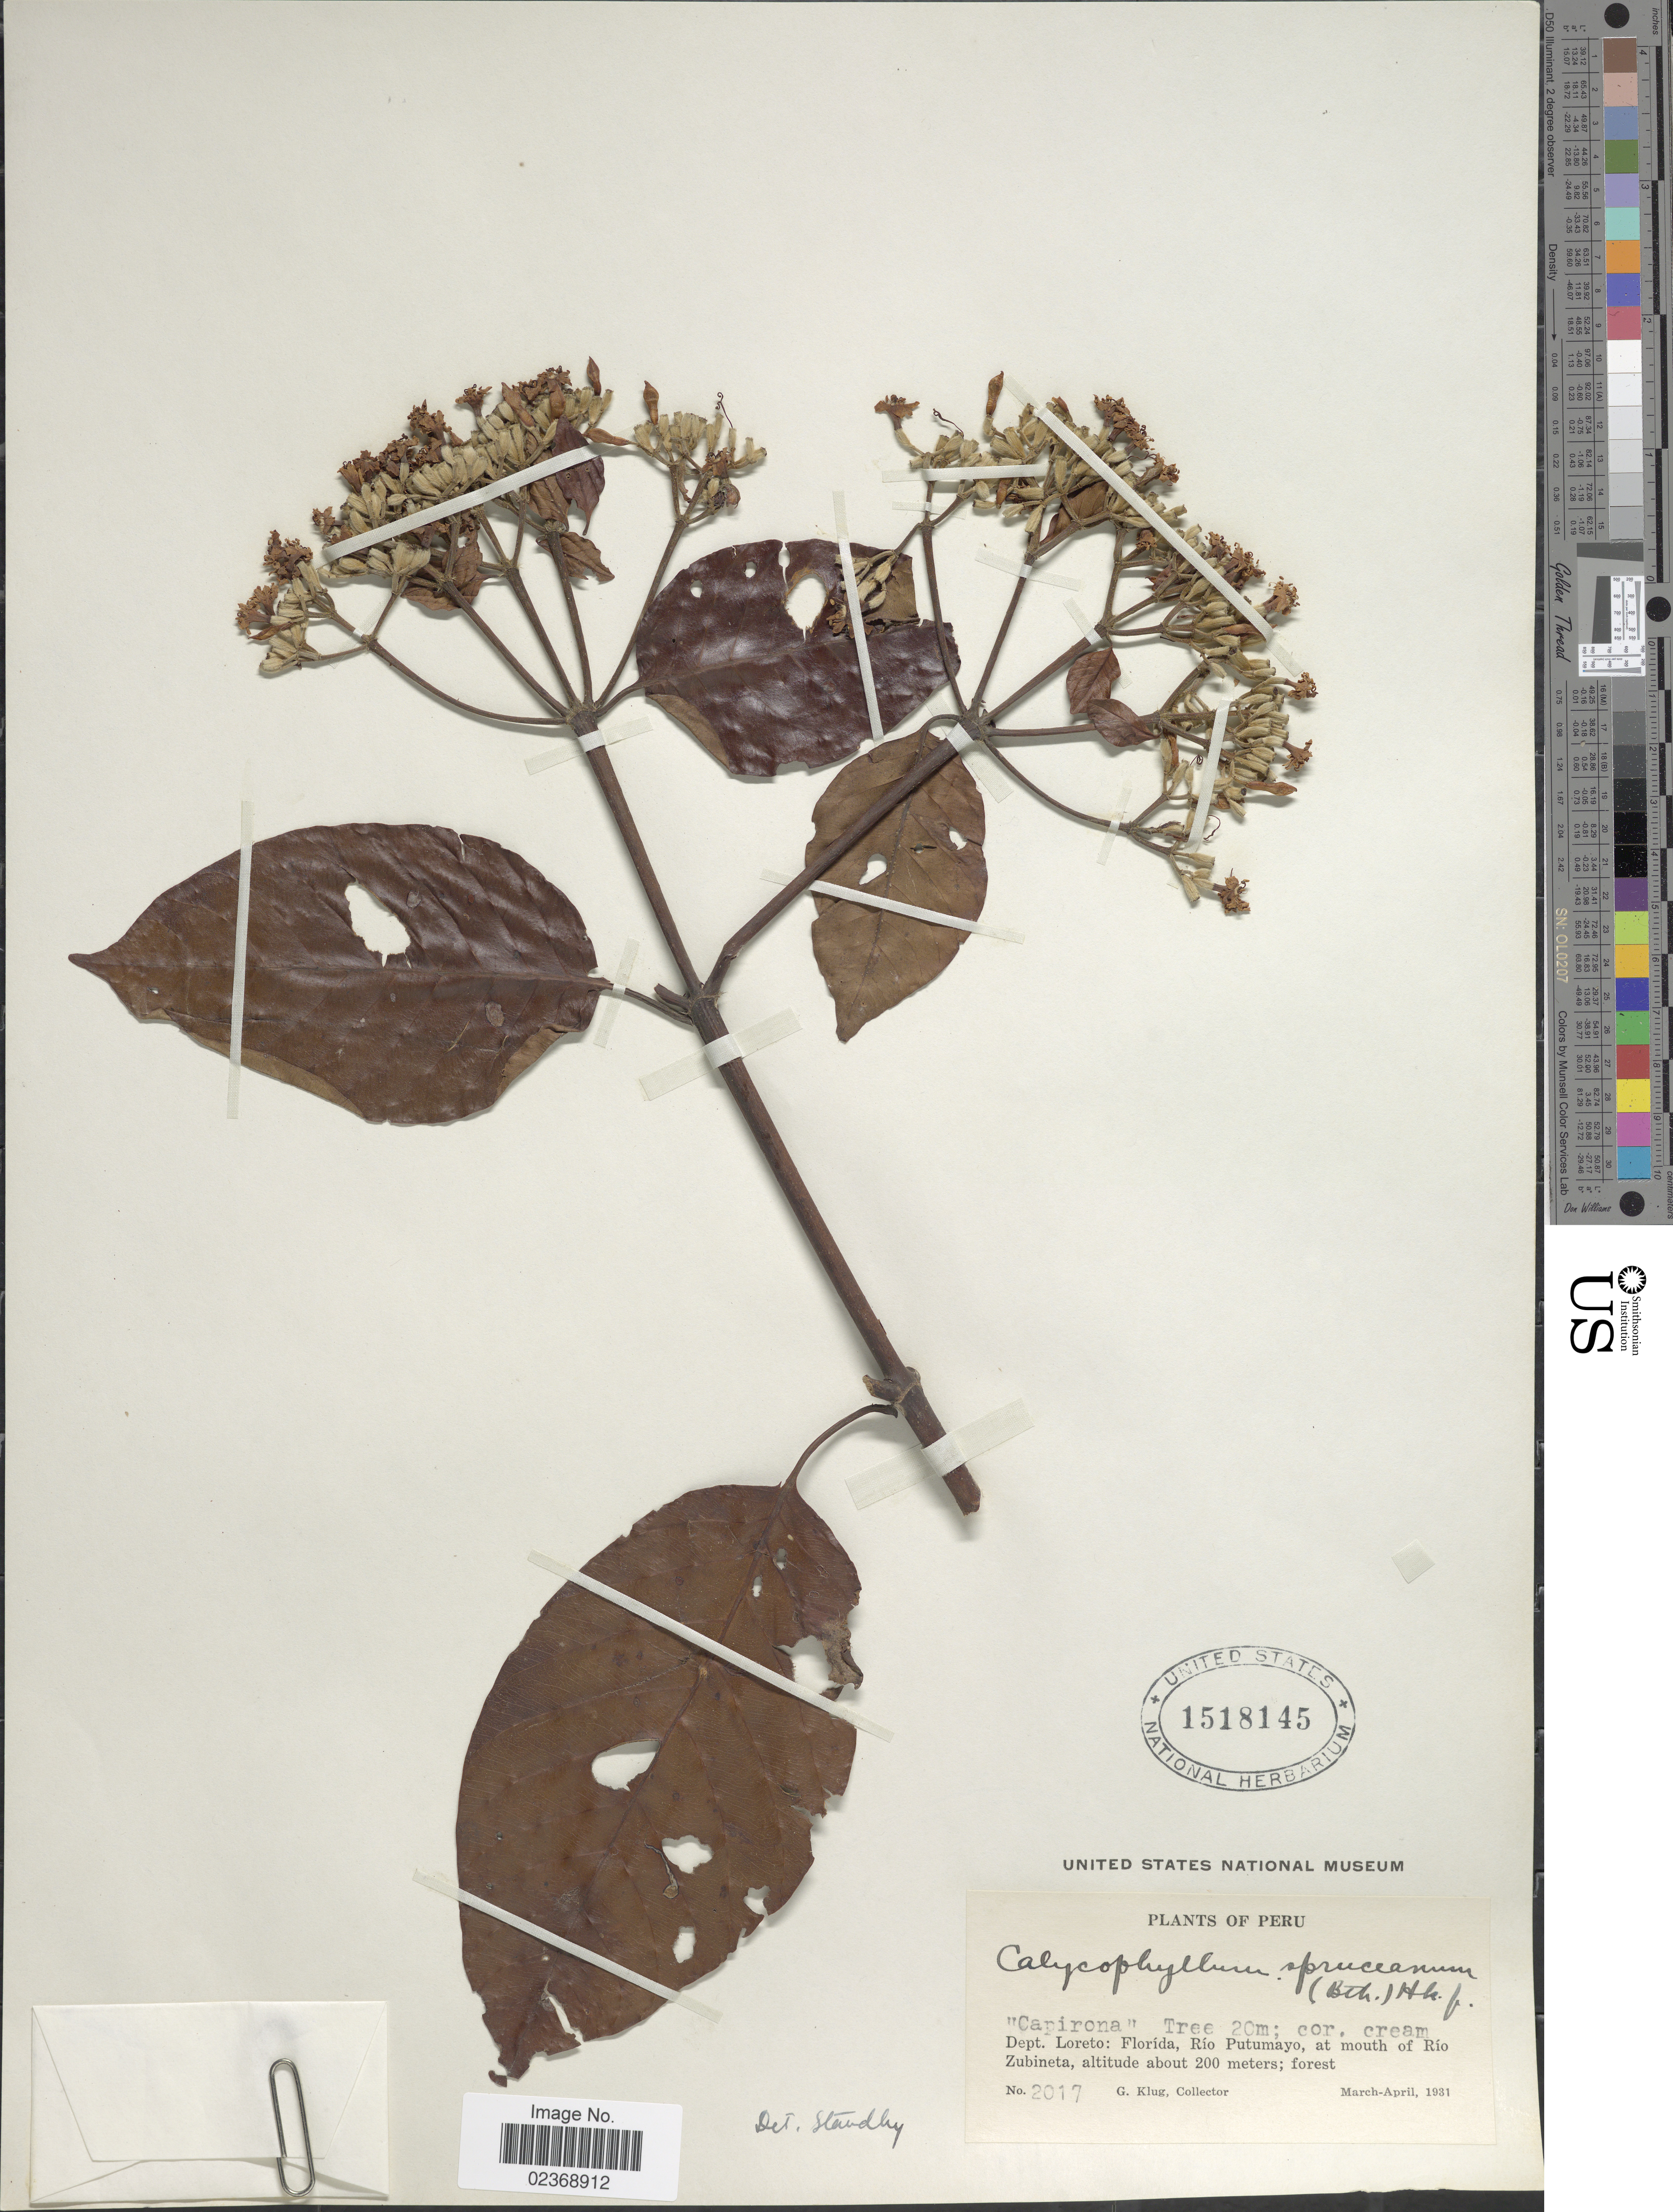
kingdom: Plantae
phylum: Tracheophyta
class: Magnoliopsida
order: Gentianales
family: Rubiaceae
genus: Calycophyllum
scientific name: Calycophyllum spruceanum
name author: (Benth.) Hook. f. ex K. Schum.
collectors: G. Klug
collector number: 2017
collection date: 1931-03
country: Peru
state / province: Loreto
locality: Florida, Rio Putumayo, at mouth of Rio Zubineta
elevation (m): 200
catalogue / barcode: US 1518145